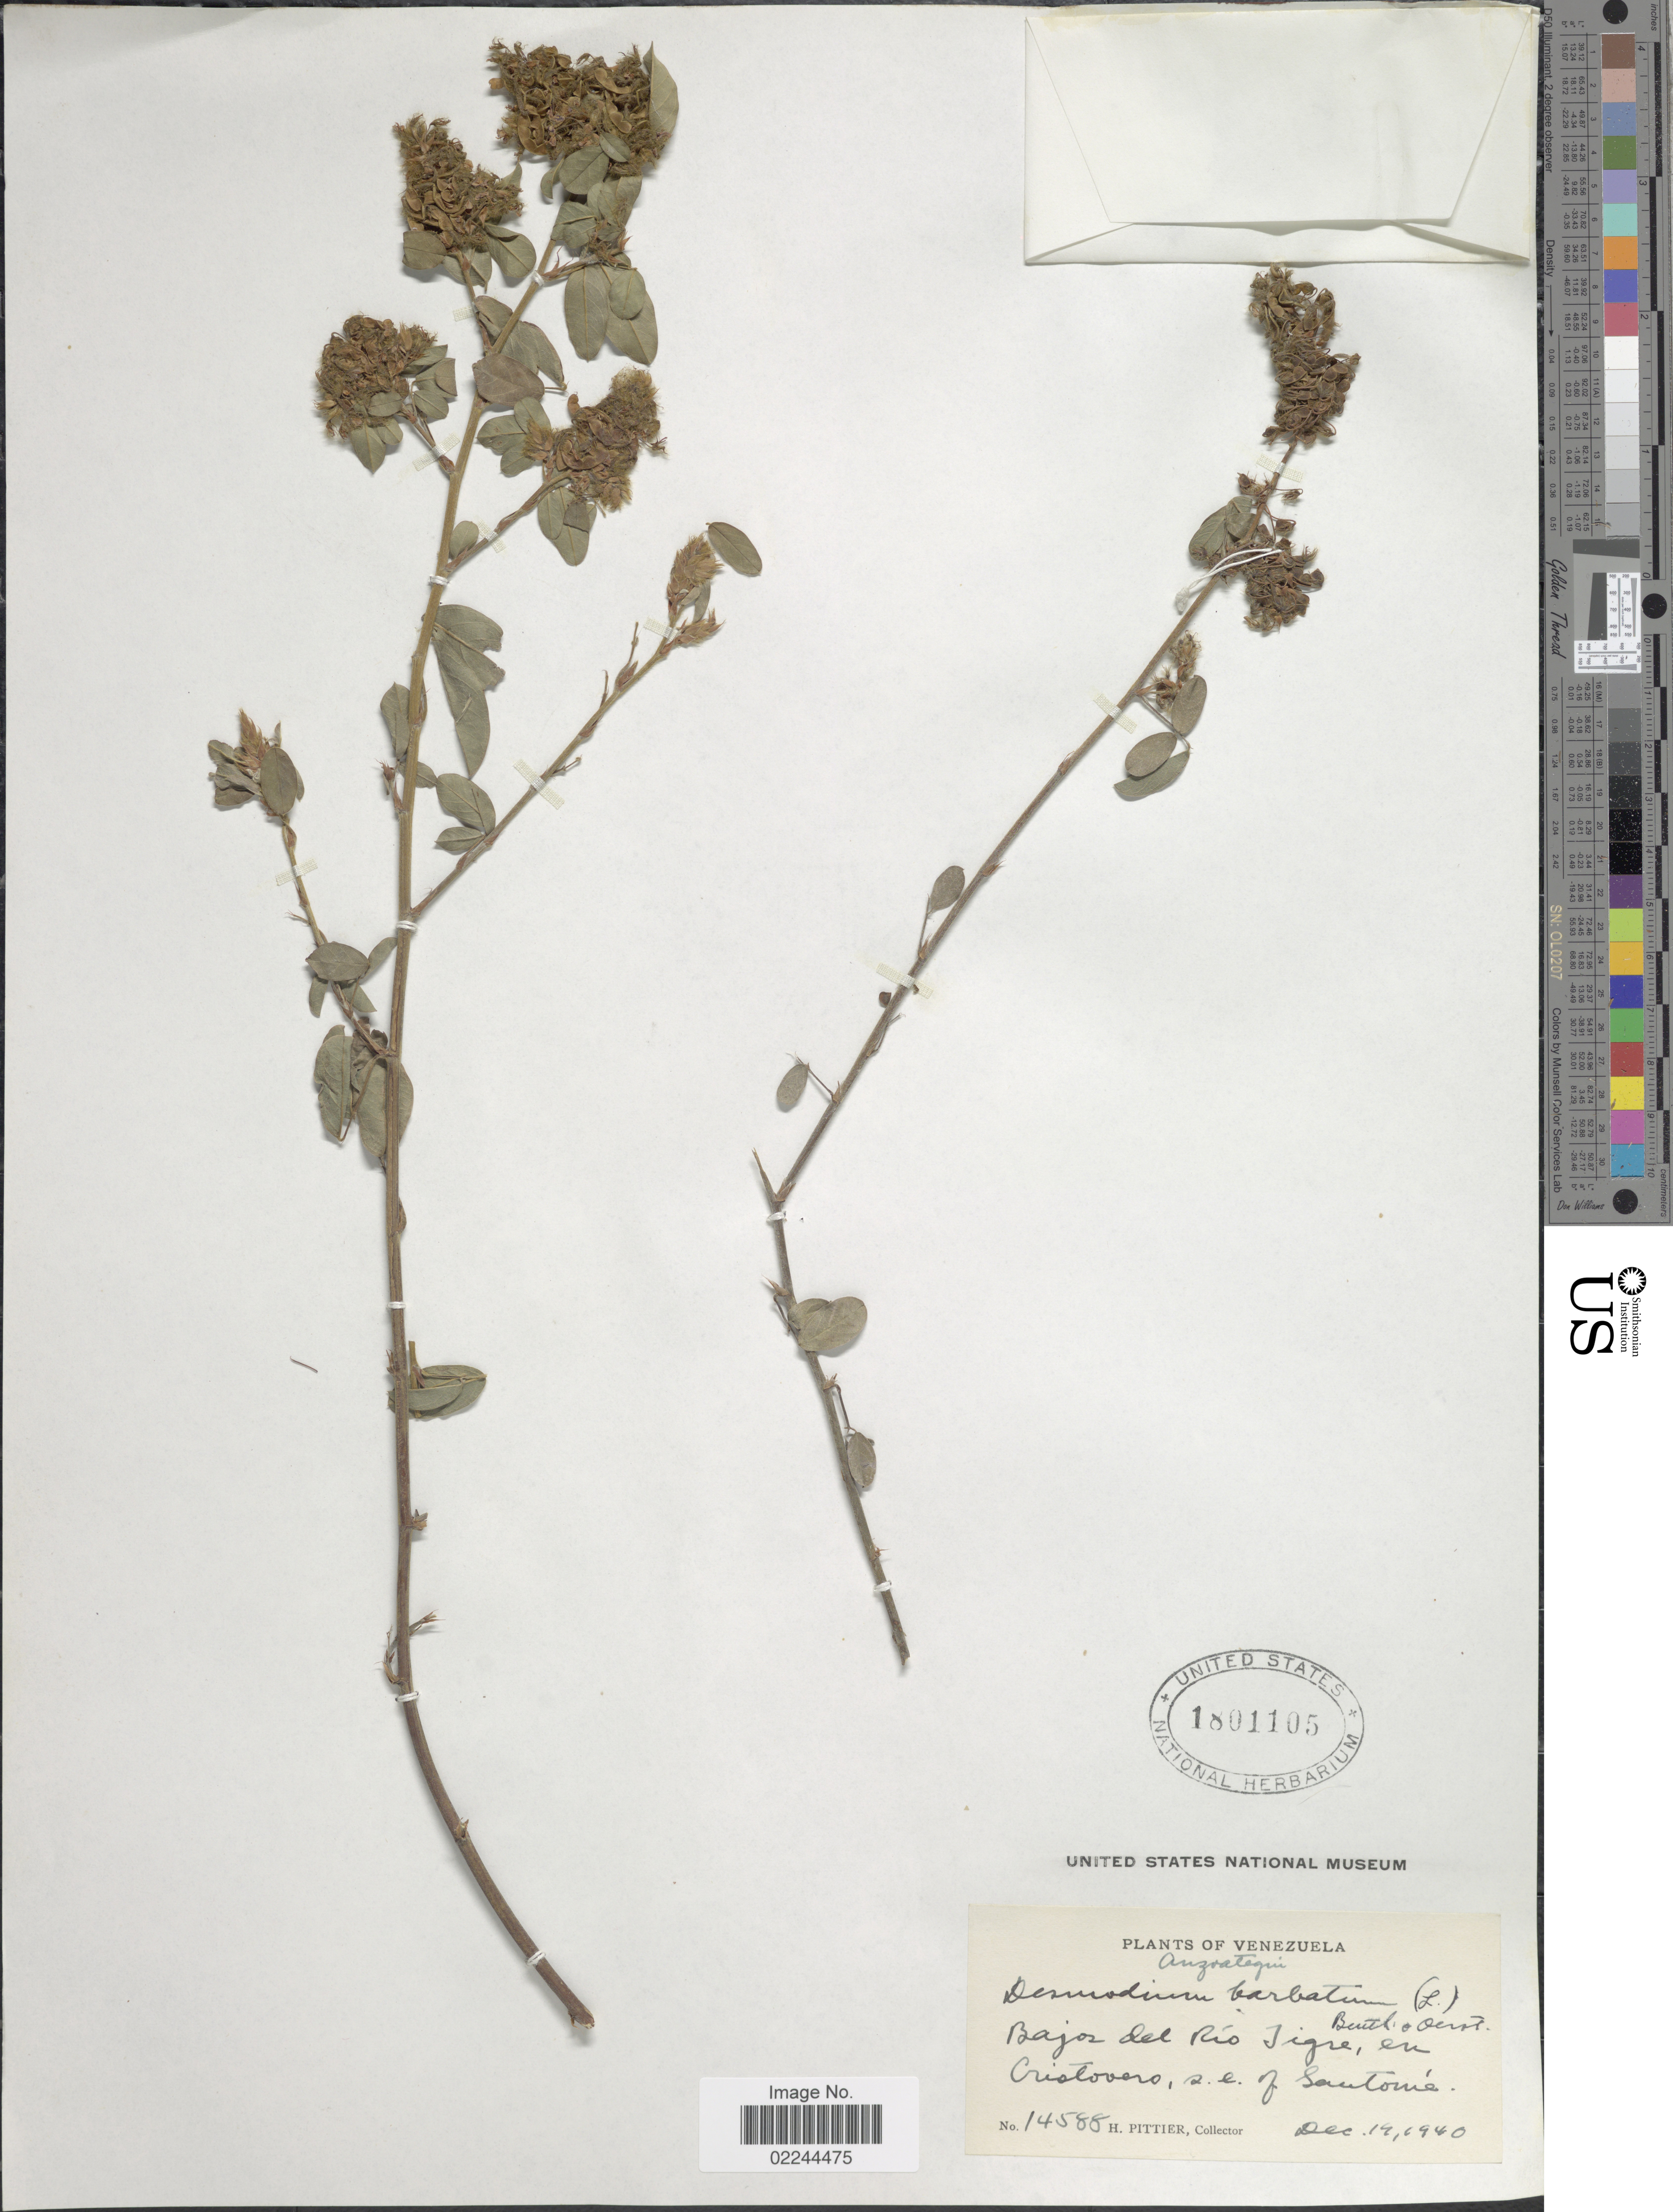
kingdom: Plantae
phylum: Tracheophyta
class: Magnoliopsida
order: Fabales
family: Fabaceae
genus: Grona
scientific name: Grona barbata var. barbata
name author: (L.) H. Ohashi & K. Ohashi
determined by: Strong, Mark T., (BOT), Smithsonian Institution - National Museum of Natural History (UNITED STATES)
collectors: H. F. Pittier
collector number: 14588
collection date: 1940-12-14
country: Venezuela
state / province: Anzoategui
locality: Bajos del Rio Tigre, en Cristovero, s. e. of Santome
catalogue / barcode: US 1801105